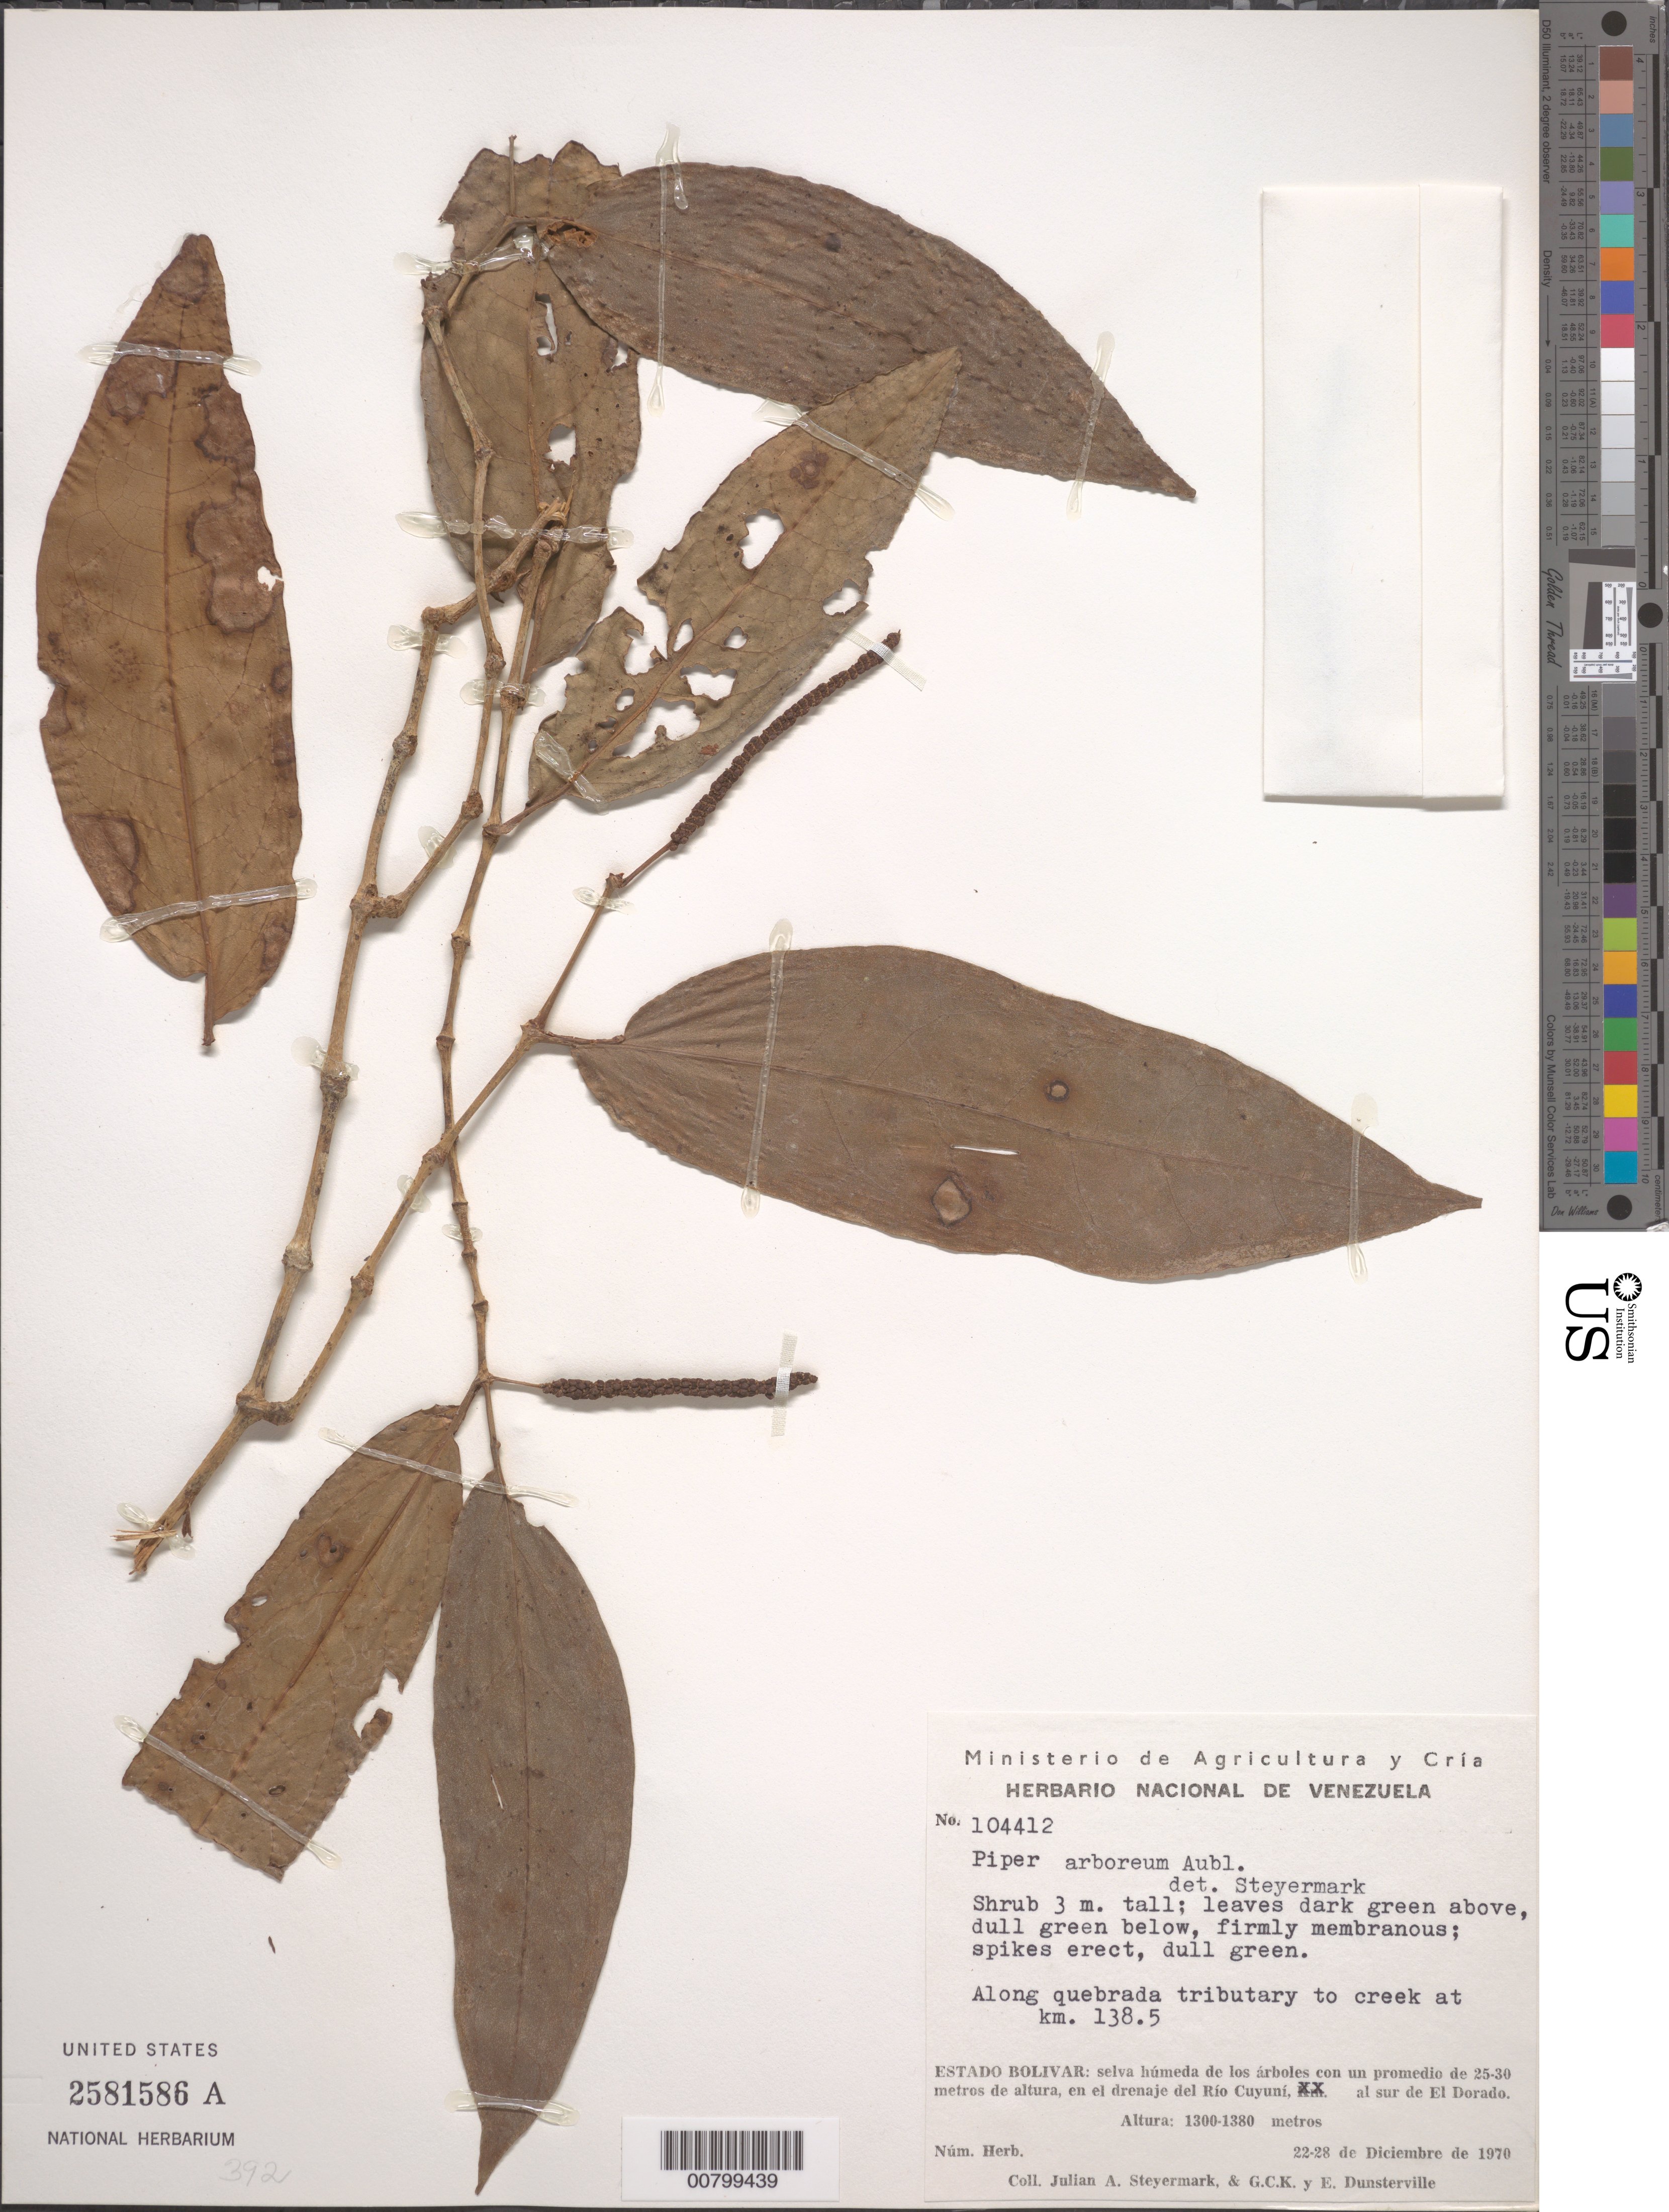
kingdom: Plantae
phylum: Tracheophyta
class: Magnoliopsida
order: Piperales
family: Piperaceae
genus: Piper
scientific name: Piper arboreum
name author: Aubl.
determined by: Steyermark, Julian A., (VEN)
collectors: J. Steyermark, G. C. K. Dunsterville & E. Dunsterville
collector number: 104412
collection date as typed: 22-Dec-70 to 28-Dec-70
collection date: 1970-12-22/1970-12-28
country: Venezuela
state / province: Bolívar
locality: Río Cuyuni drainage, S of El Dorado, km 138.5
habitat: Selva húmeda de los arboles con un promedio de 25-30m de alt; along quebrada tributary to creek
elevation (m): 1300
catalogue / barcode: US 2581586A